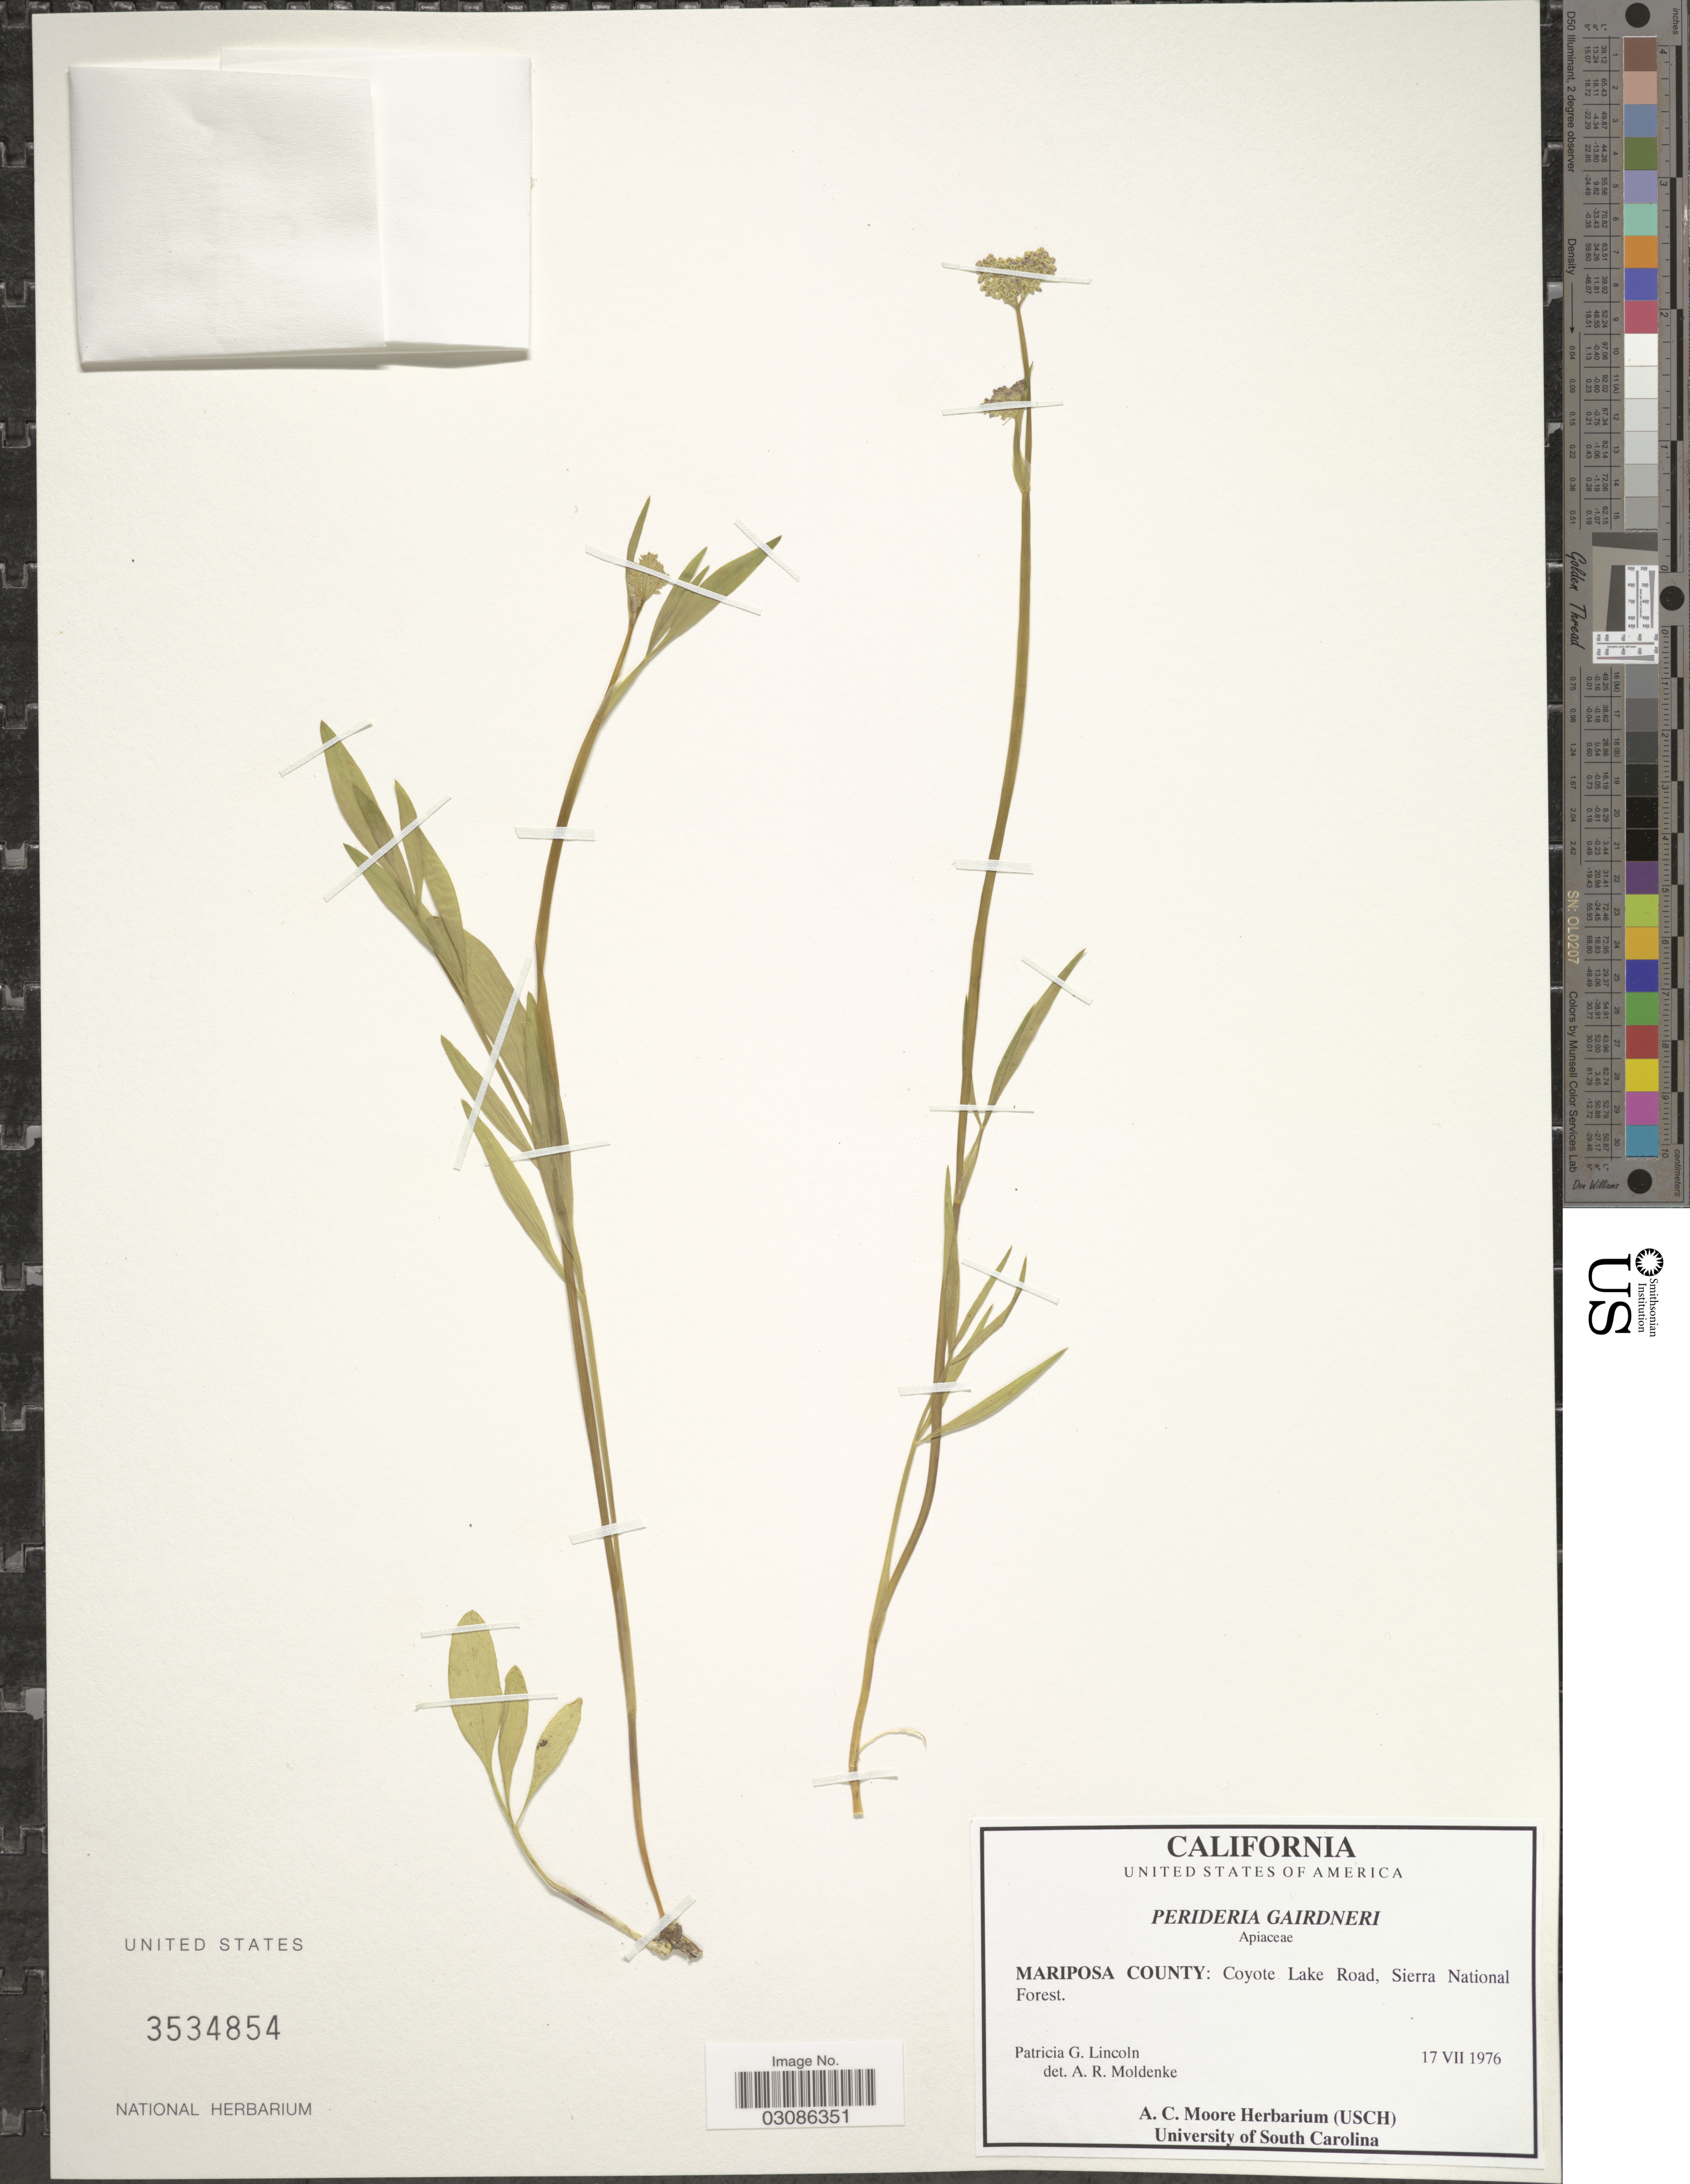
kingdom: Plantae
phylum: Tracheophyta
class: Magnoliopsida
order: Apiales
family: Apiaceae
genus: Perideridia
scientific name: Perideridia gairdneri subsp. borealis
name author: T.I. Chuang & Constance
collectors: P. Lincoln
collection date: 1976-07-17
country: United States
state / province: California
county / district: Mariposa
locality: Mariposa County: Coyote Lake Road, Sierra National Forest.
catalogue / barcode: US 3534854